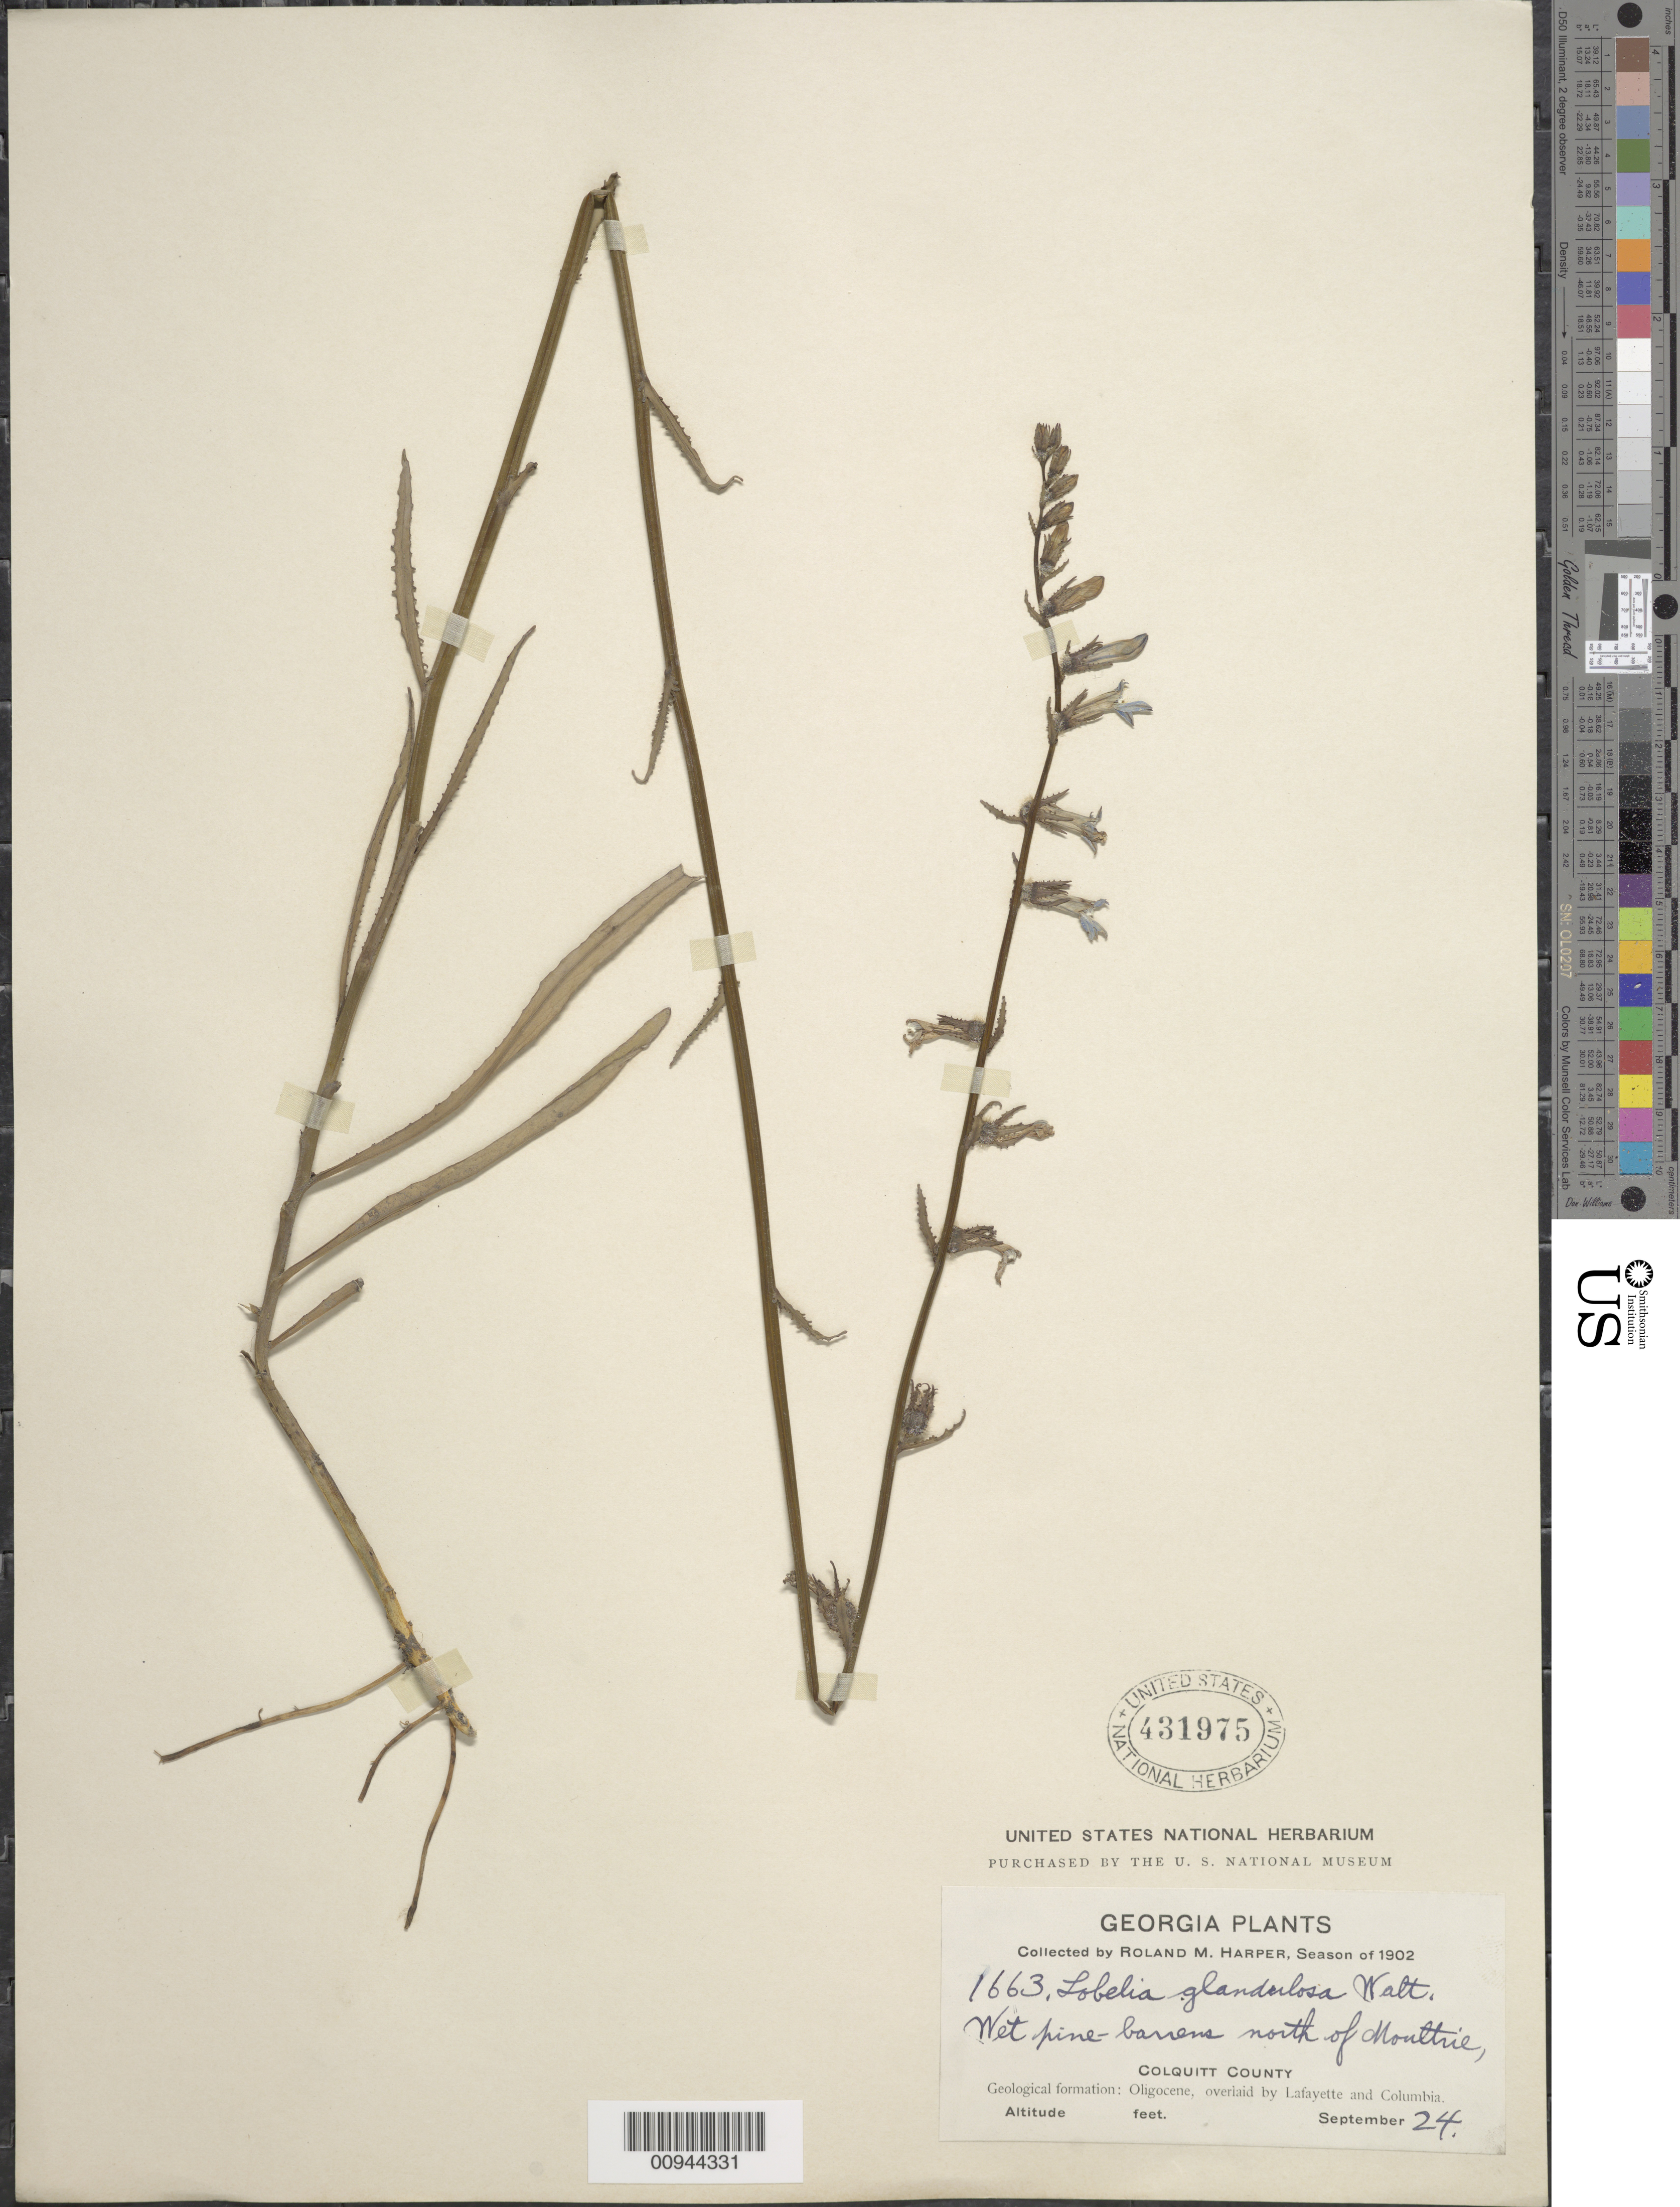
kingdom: Plantae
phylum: Tracheophyta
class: Magnoliopsida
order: Asterales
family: Campanulaceae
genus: Lobelia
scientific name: Lobelia glandulosa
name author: Walter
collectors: R. M. Harper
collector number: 1663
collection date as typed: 24 Sep 1902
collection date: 1902-09-24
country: United States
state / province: Georgia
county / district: Colquitt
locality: North of Mouttrie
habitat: wet pine barrens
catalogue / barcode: US 431975